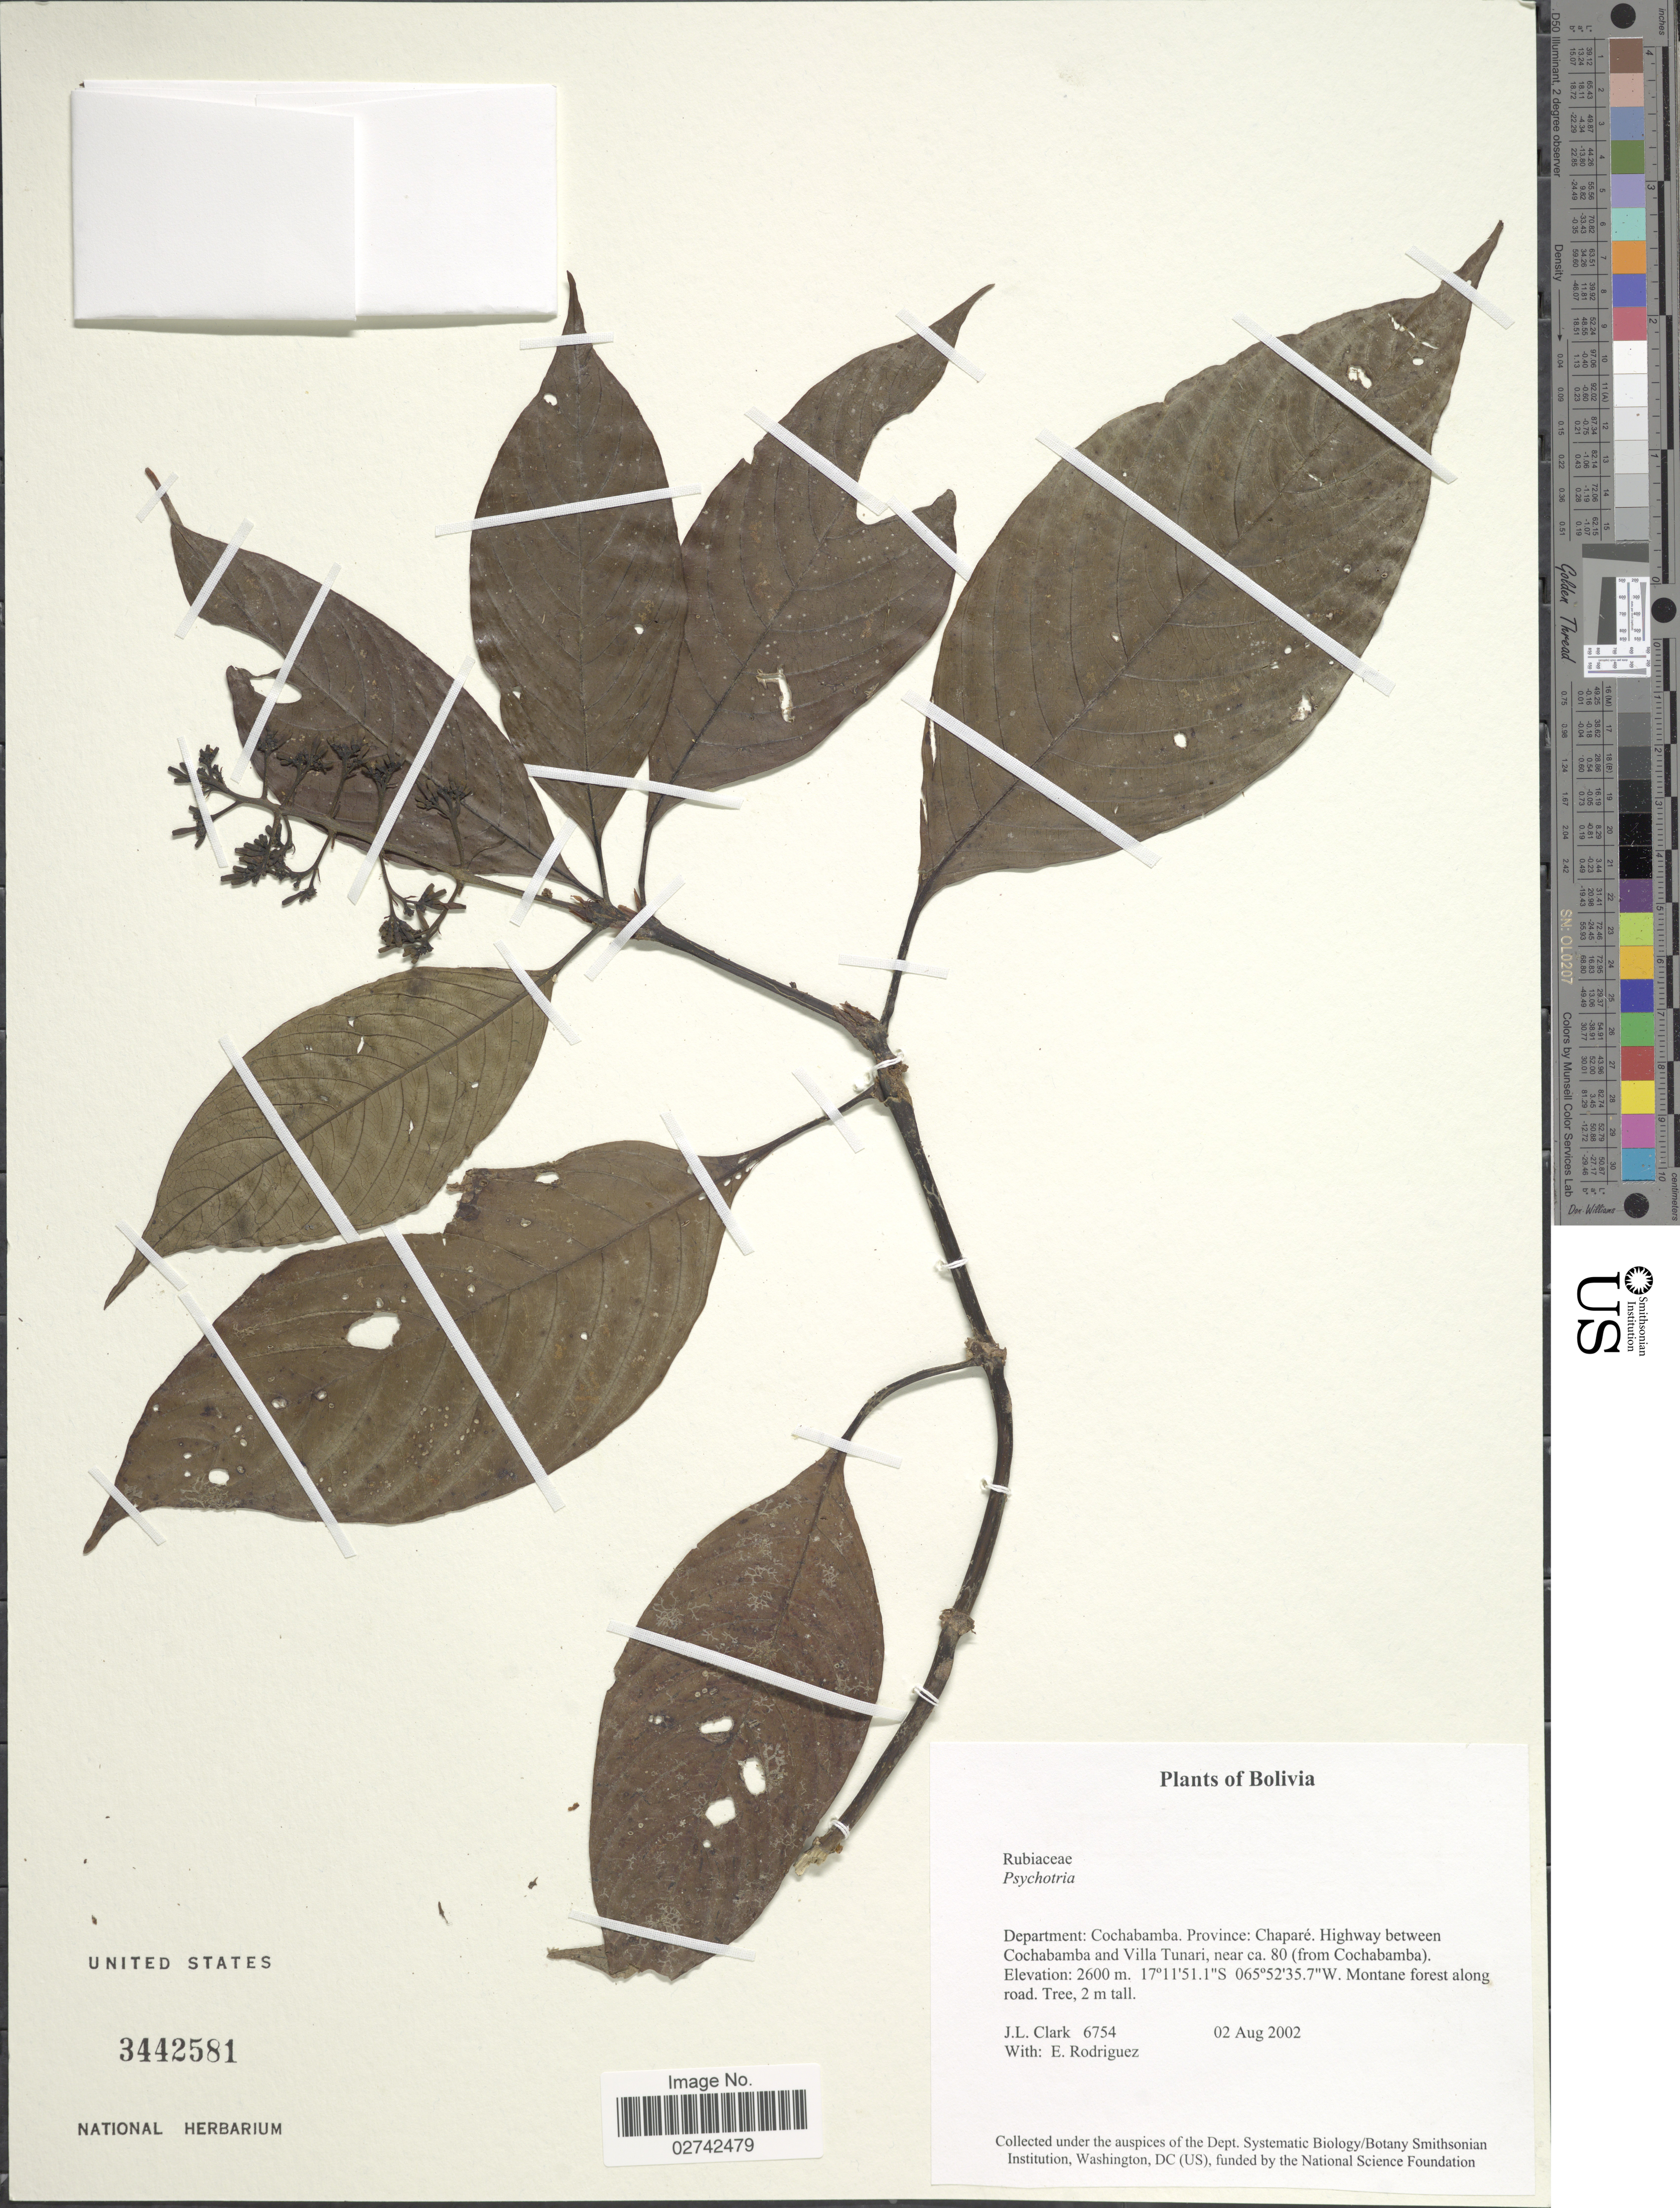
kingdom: Plantae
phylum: Tracheophyta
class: Magnoliopsida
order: Gentianales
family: Rubiaceae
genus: Palicourea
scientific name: Palicourea sp.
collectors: J. L. Clark & E. Rodriguez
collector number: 6754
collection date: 2002-08-02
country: Bolivia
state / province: Cochabamba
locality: Department: Cochabamba, Province: Chapare, Highway between Cochabamba and Villa Tunari, near 80 (from Cochabamba)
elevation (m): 2600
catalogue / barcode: US 3442581